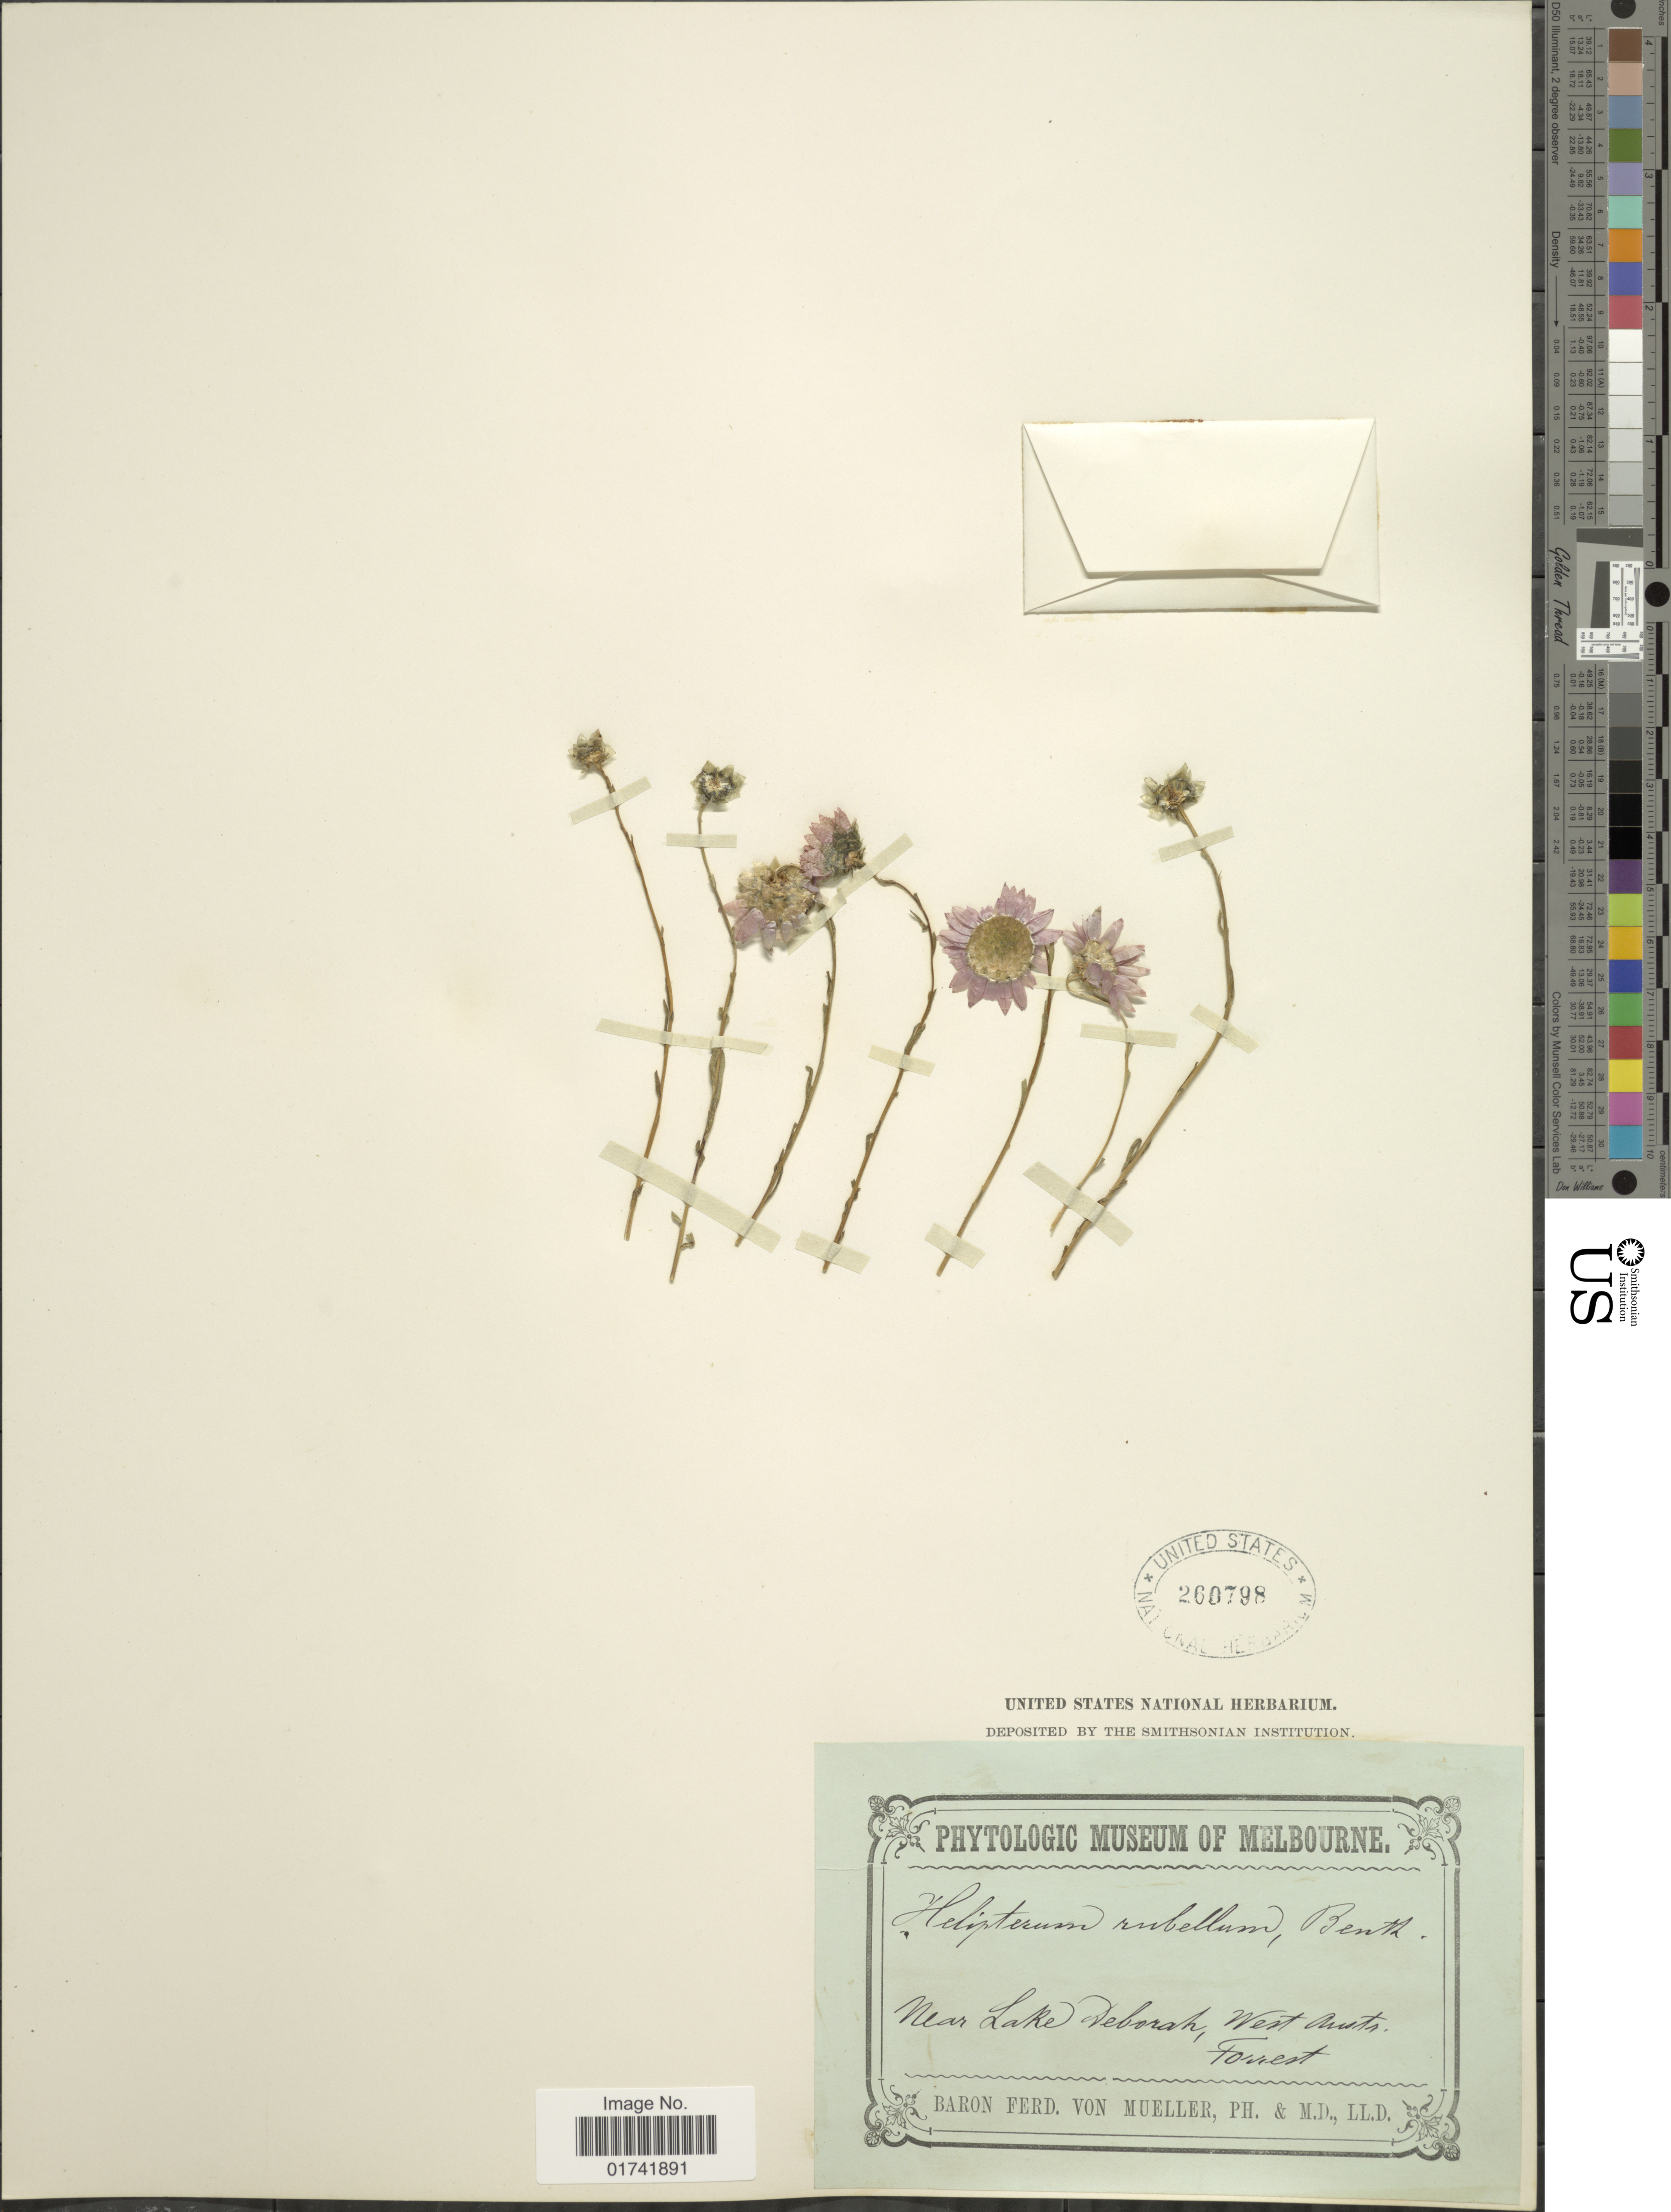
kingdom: Plantae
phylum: Tracheophyta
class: Magnoliopsida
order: Asterales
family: Asteraceae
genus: Rhodanthe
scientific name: Rhodanthe rubella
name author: (A. Gray) Paul G. Wilson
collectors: -. Forrest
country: Australia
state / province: Western Australia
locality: Near Lake Deborah,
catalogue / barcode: US 260798